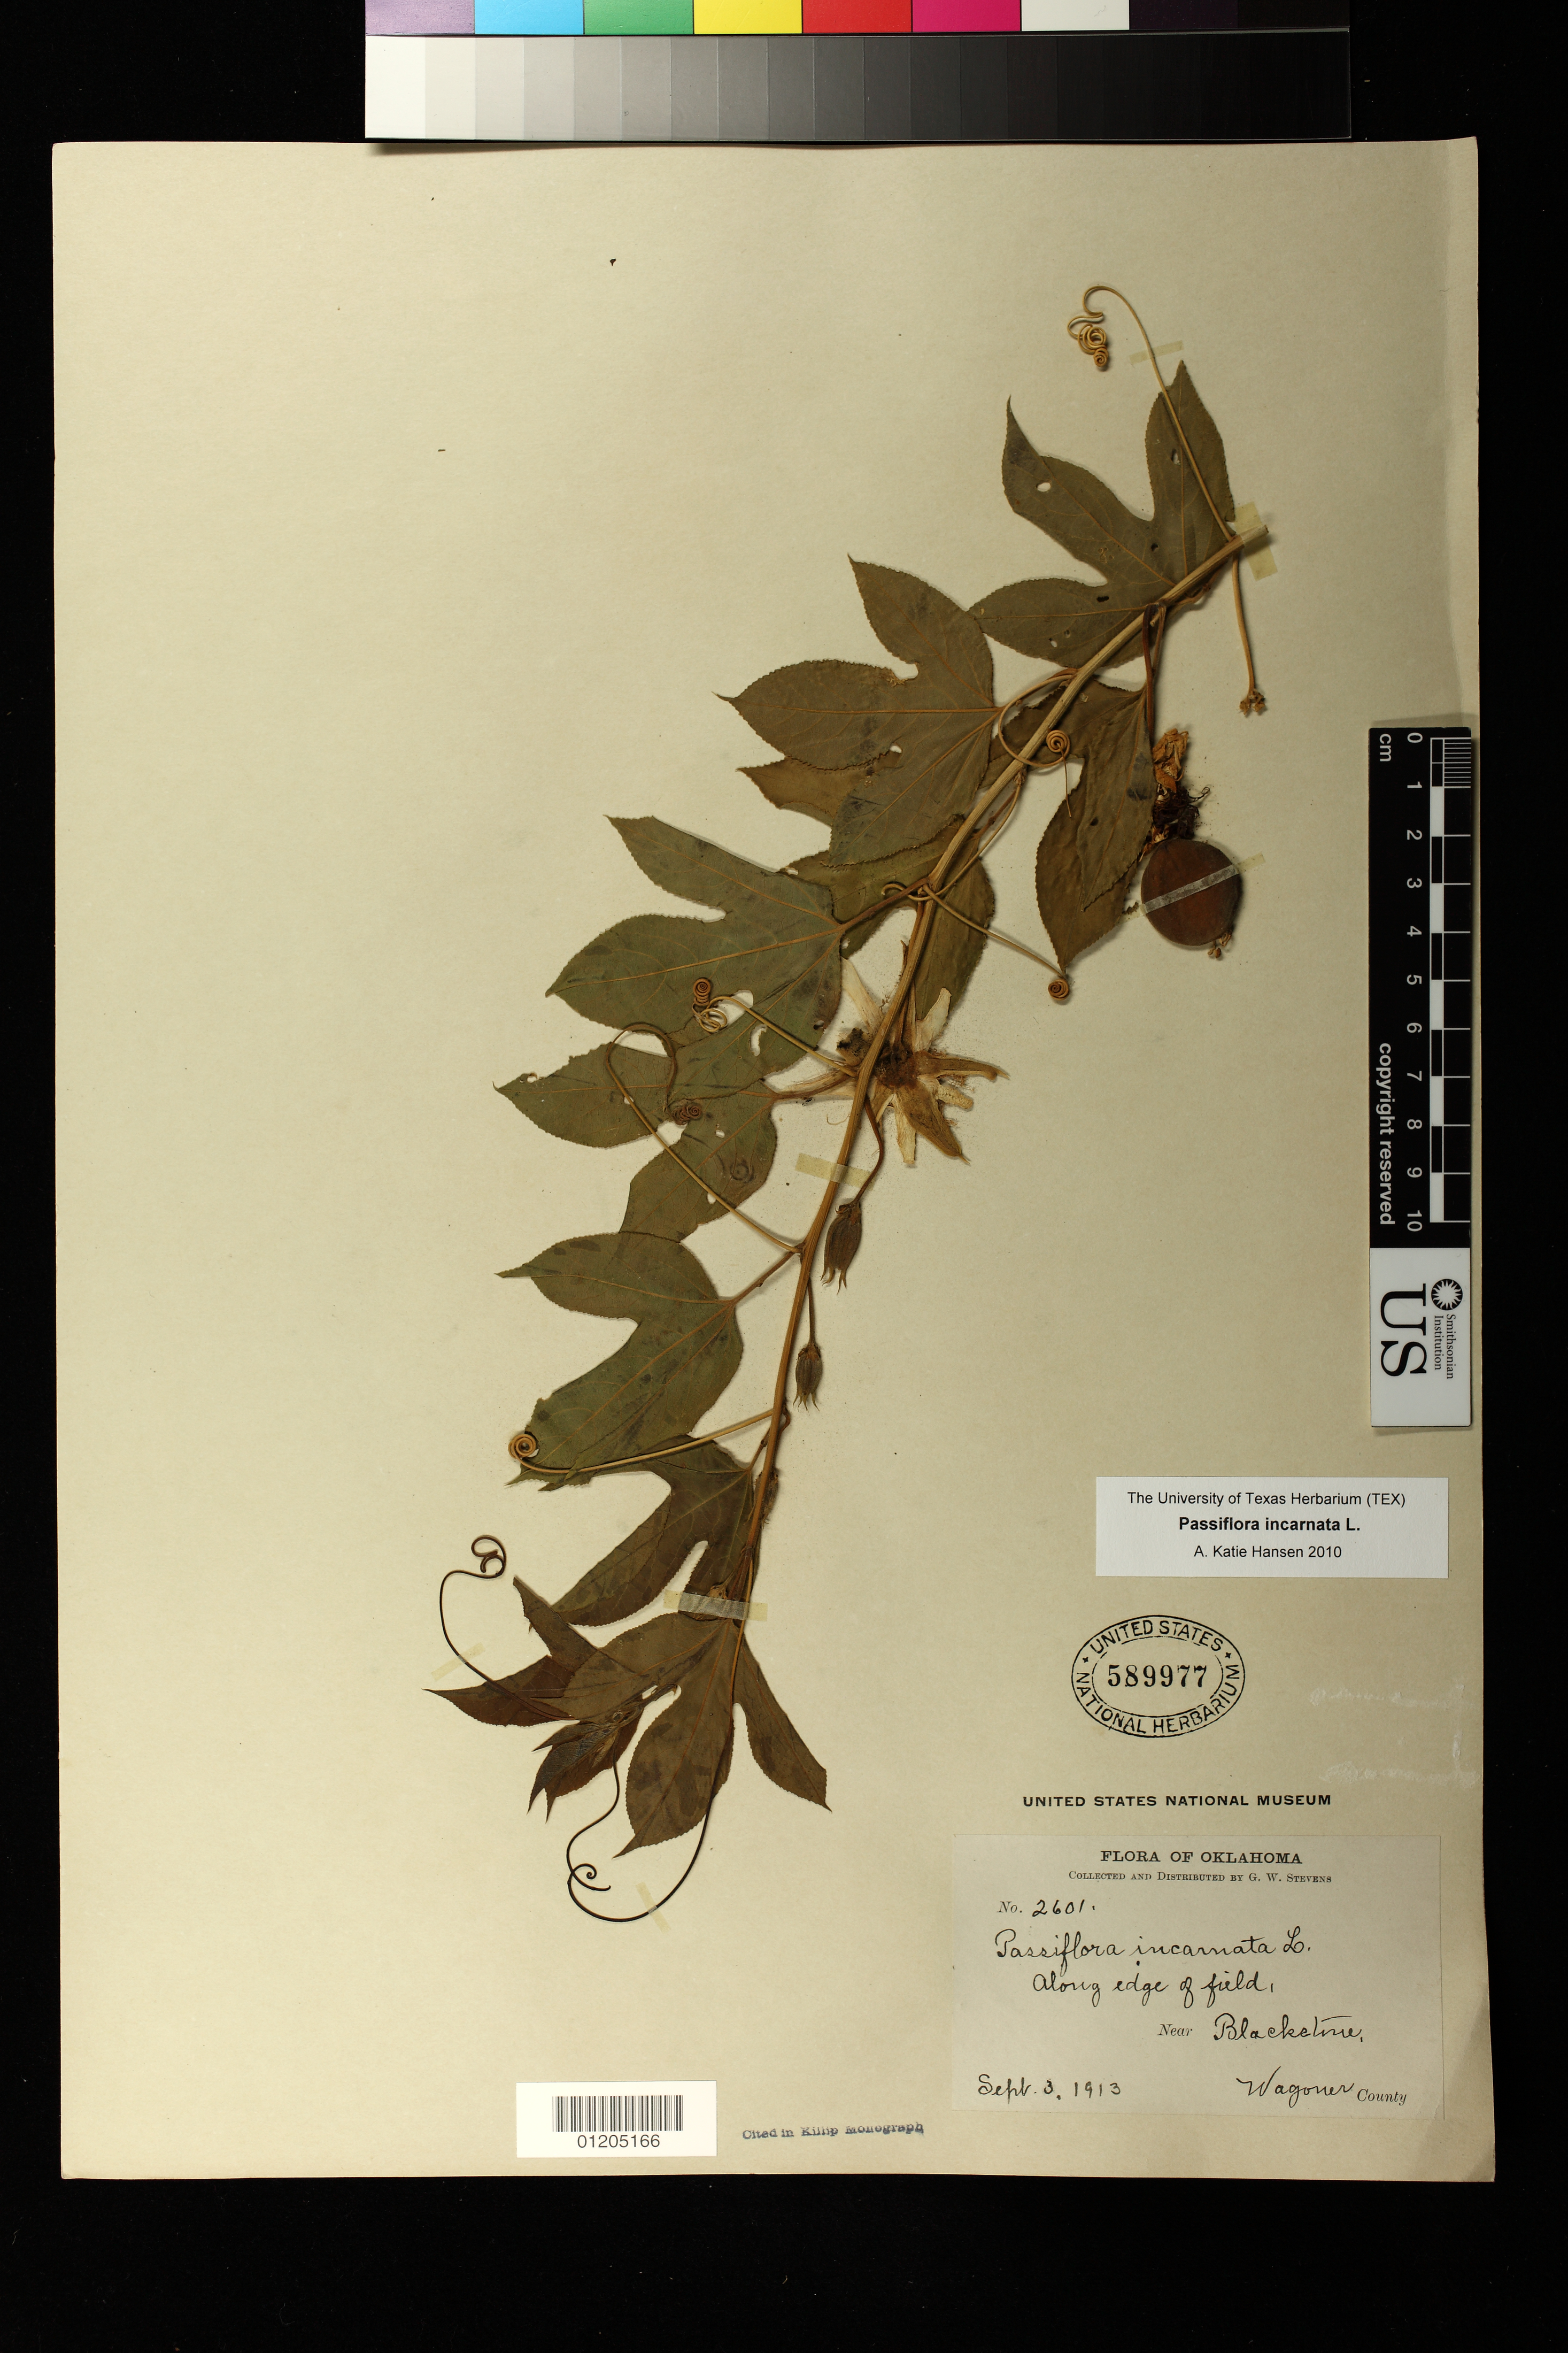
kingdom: Plantae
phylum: Tracheophyta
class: Magnoliopsida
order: Malpighiales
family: Passifloraceae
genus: Passiflora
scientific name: Passiflora incarnata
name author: L.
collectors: G. Stevens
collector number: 2601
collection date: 1913-09-03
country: United States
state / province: Oklahoma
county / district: Wagoner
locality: Along edge of field, near Blackeline. Wagoner County.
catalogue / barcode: US 589977